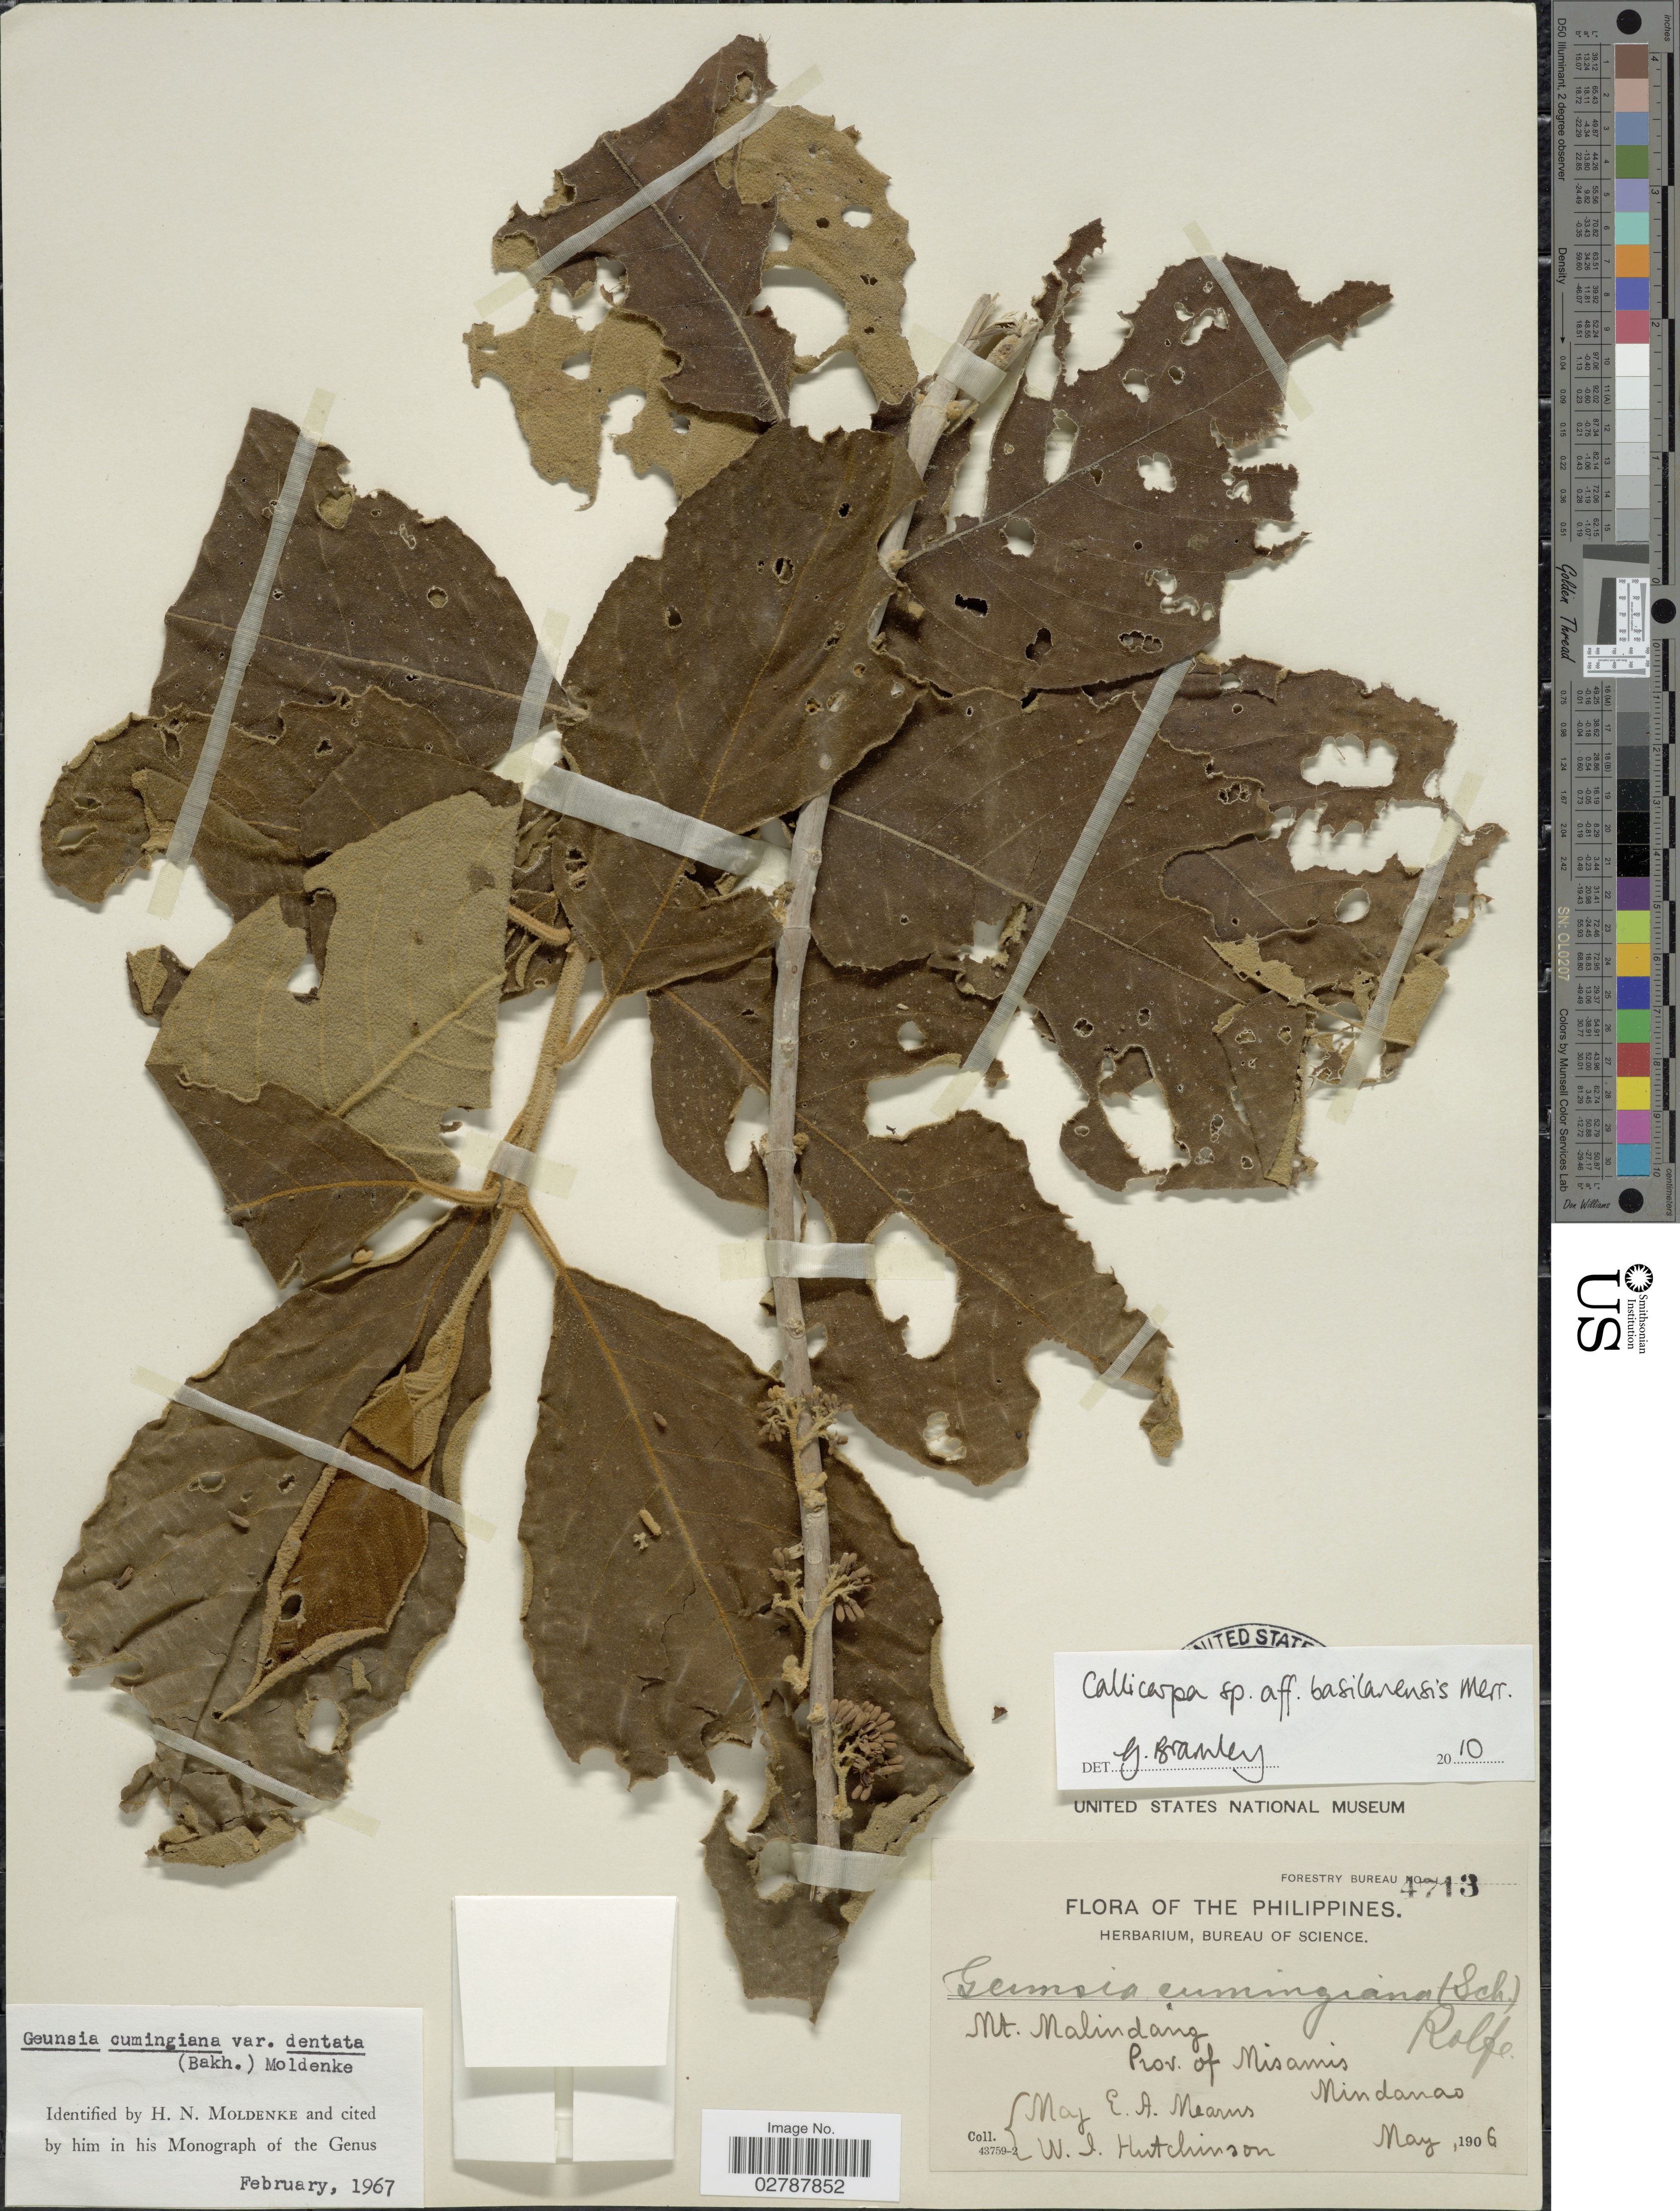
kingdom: Plantae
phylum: Tracheophyta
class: Magnoliopsida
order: Lamiales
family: Lamiaceae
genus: Callicarpa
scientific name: Callicarpa basilanensis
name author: Merr.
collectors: E. A. Mearns & W. J. Hutchinson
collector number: Forestry Bureau4713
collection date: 1906-05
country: Philippines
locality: Mt. Malindang. Prov. of Misamis. Mindanao.